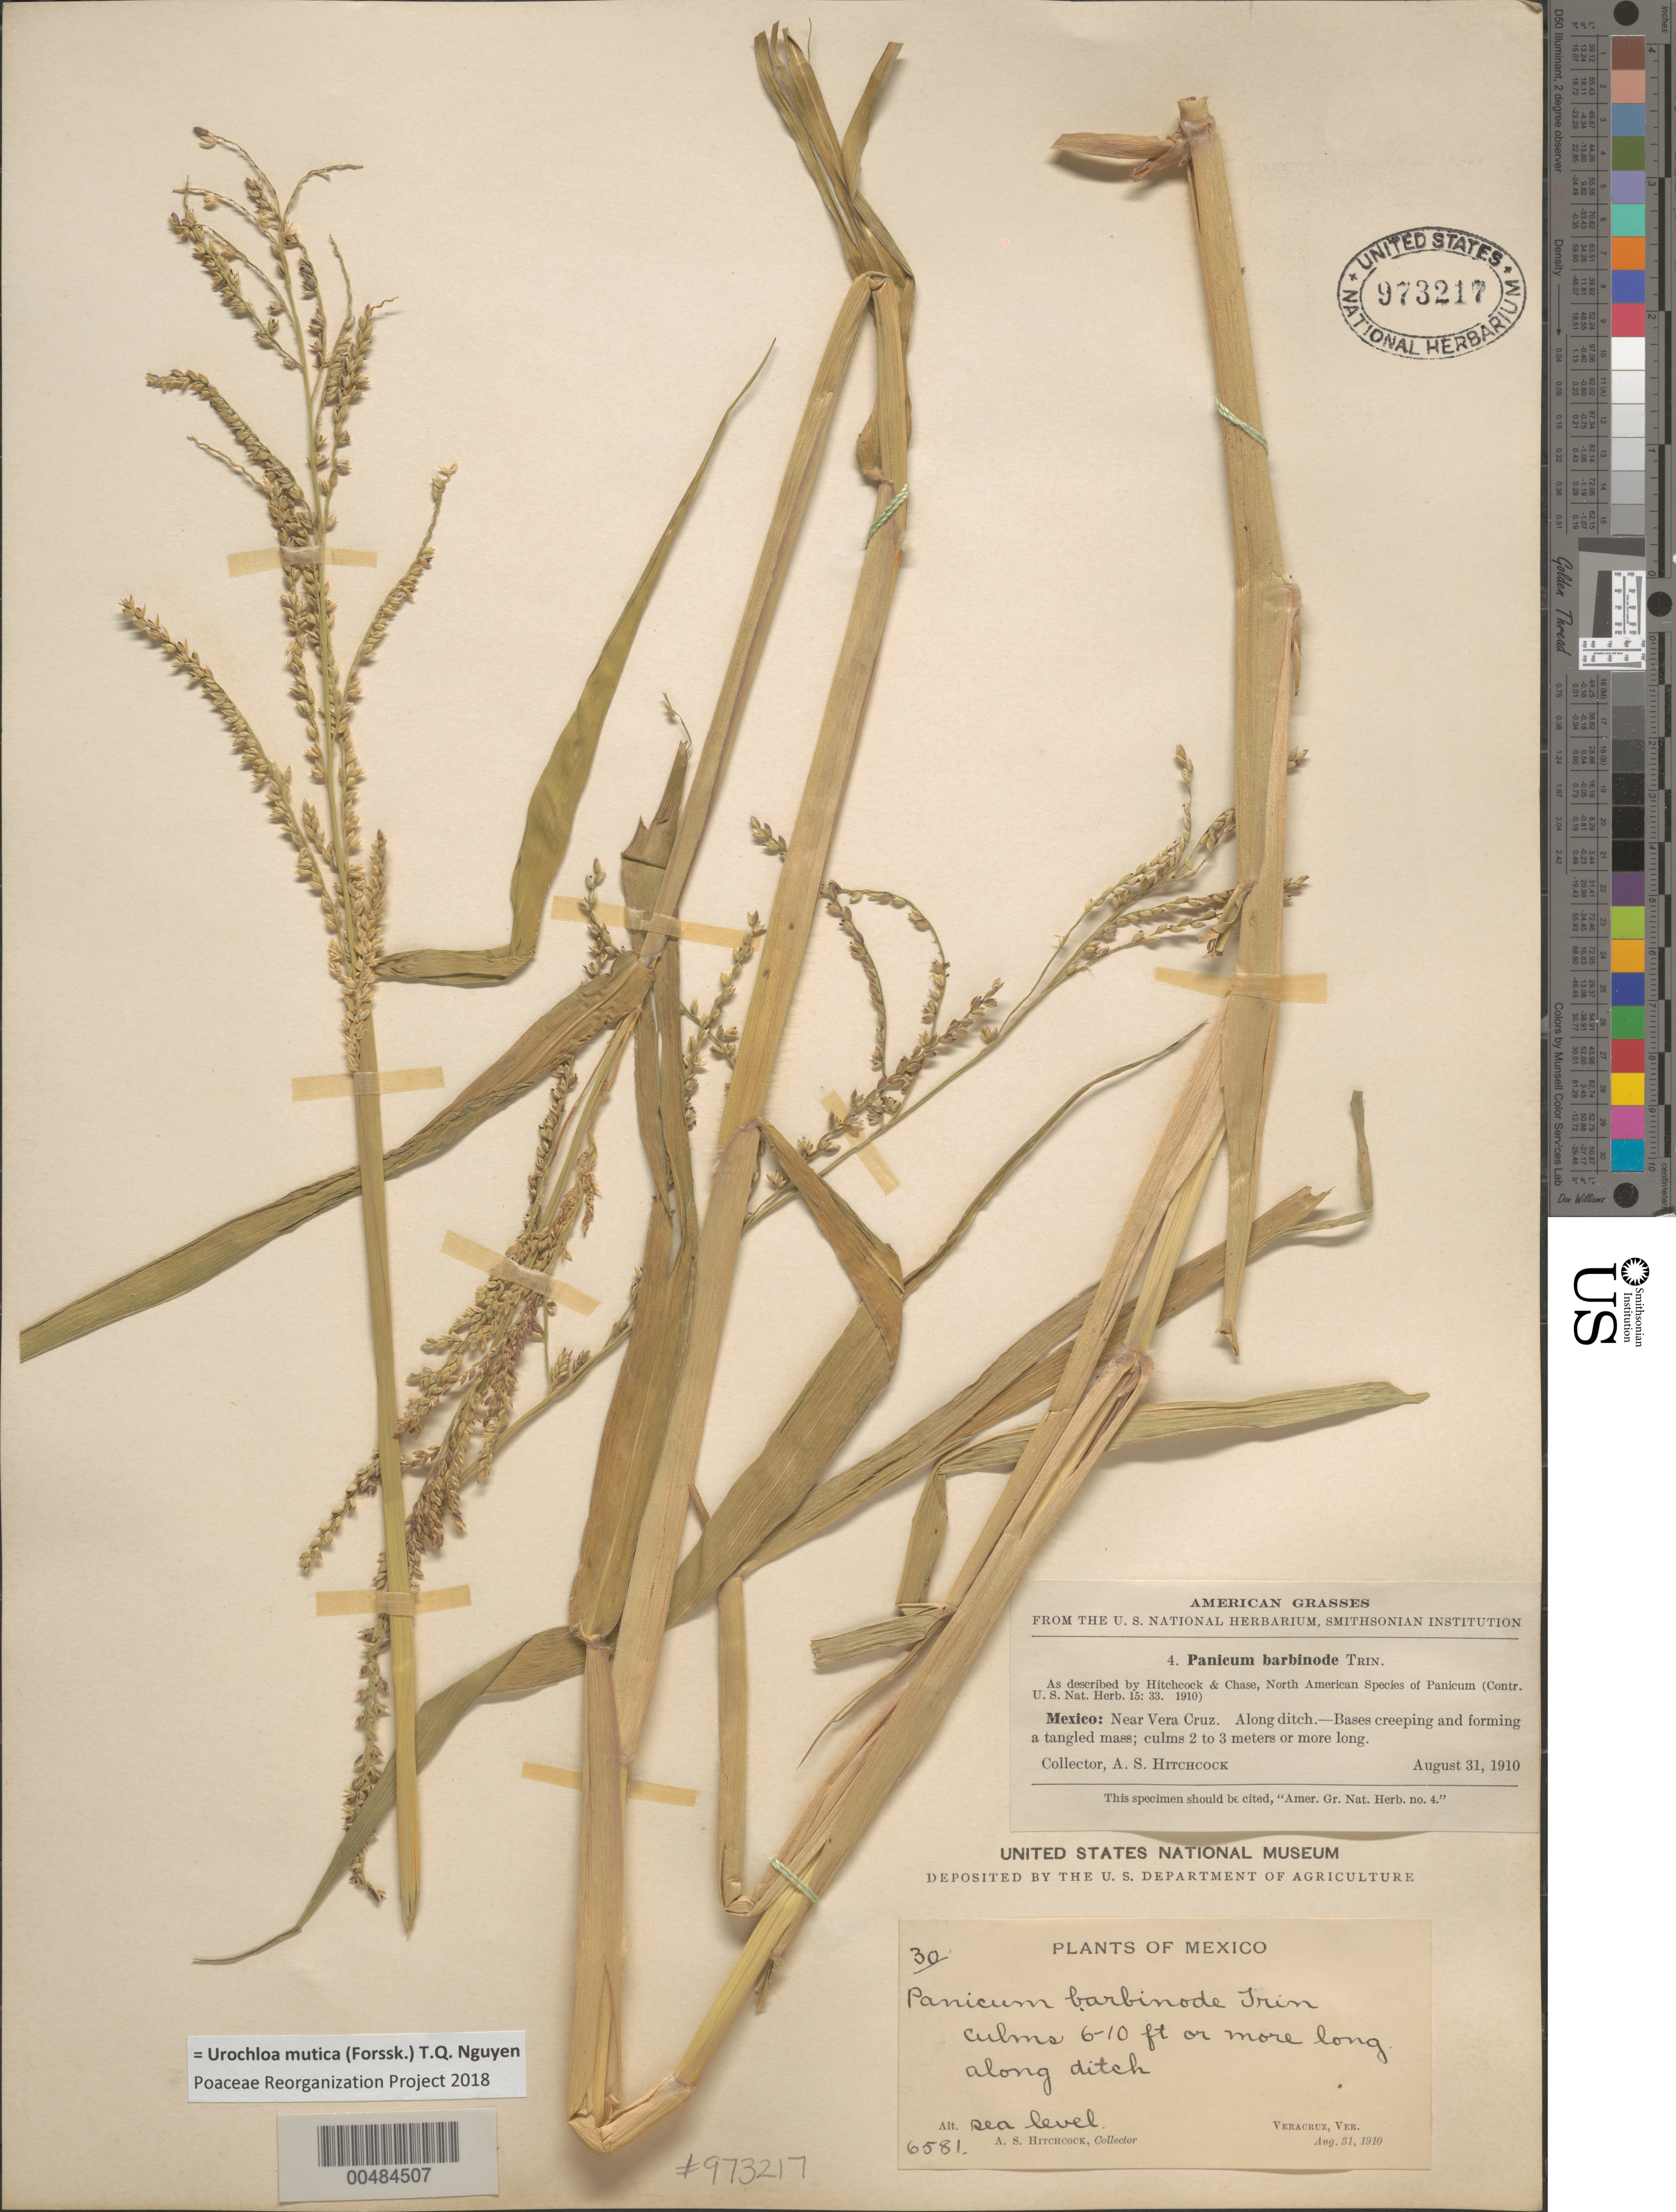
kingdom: Plantae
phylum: Tracheophyta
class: Liliopsida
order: Poales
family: Poaceae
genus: Brachiaria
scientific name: Brachiaria mutica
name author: (Forssk.) Stapf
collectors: A. S. Hitchcock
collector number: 6581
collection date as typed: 31 Aug 1910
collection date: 1910-08-31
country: Mexico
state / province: Veracruz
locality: Veracruz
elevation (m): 0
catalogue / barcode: US 973217